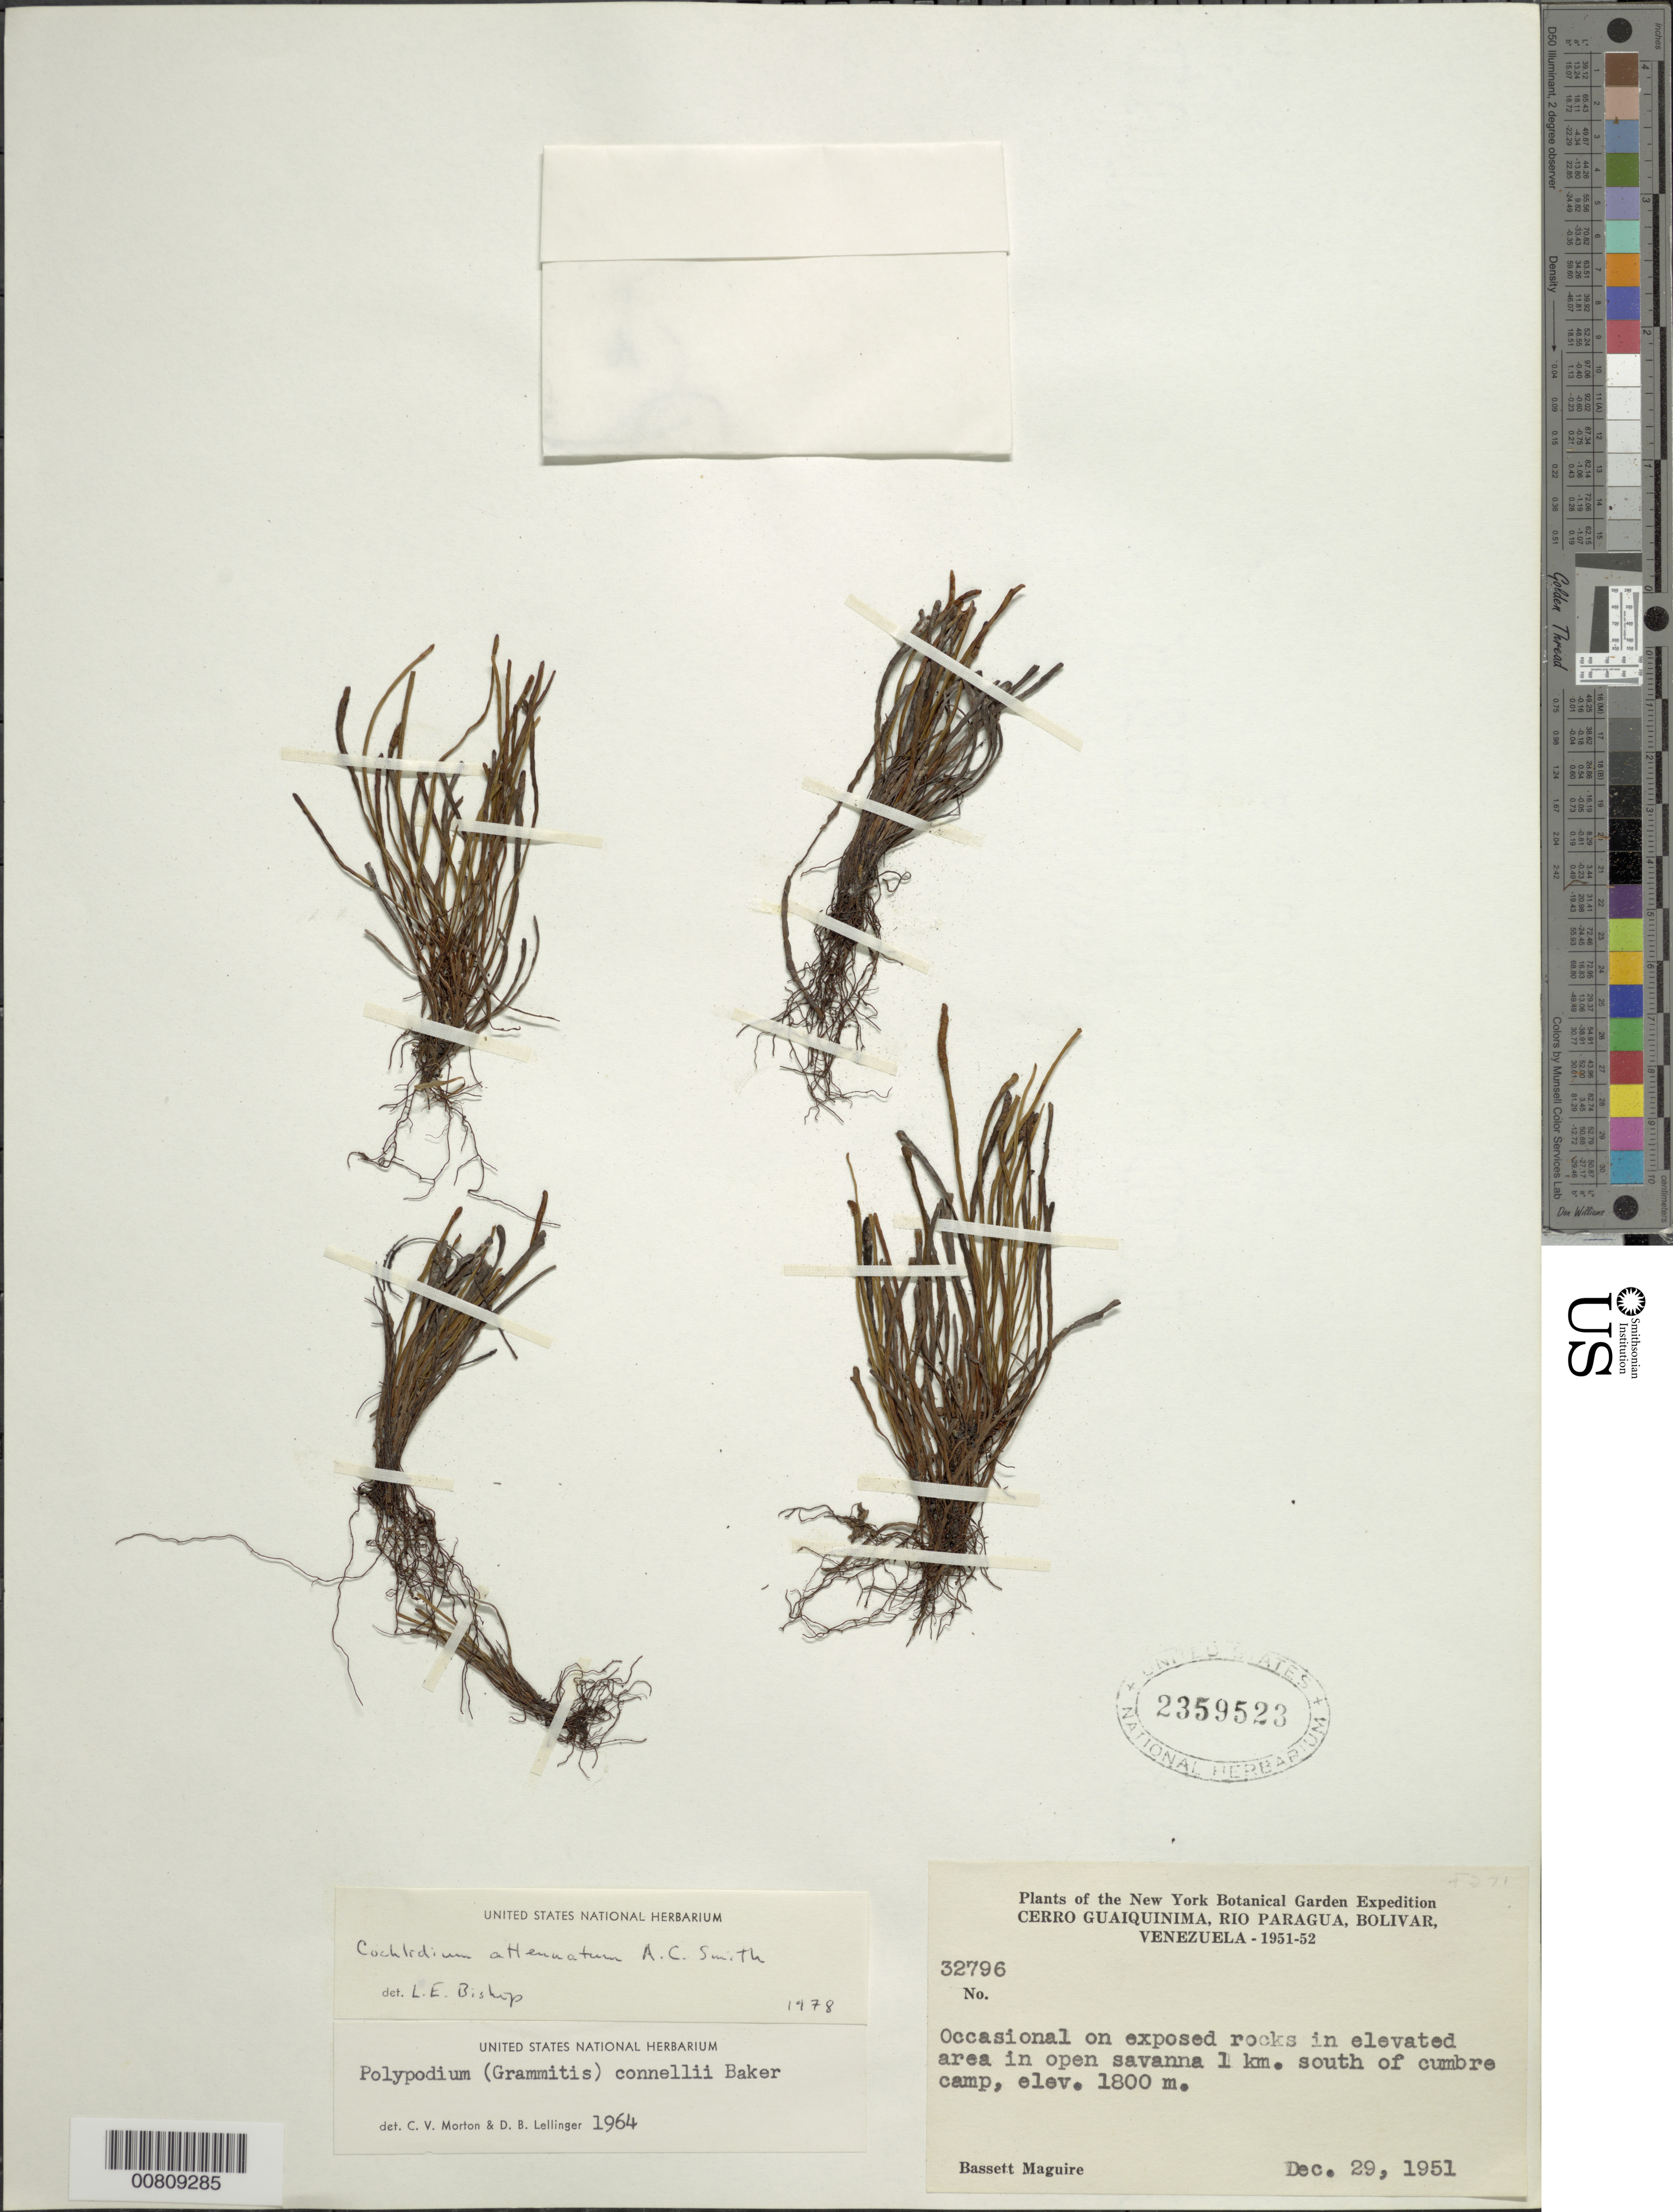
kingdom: Plantae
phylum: Tracheophyta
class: Polypodiopsida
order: Polypodiales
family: Polypodiaceae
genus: Cochlidium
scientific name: Cochlidium attenuatum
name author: A.C. Sm.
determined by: Bishop, L. E.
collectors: B. Maguire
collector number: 32796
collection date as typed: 29-Dec-51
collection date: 1951-12-29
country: Venezuela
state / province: Bolívar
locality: Cerro Guaiquinima, Río Paragua, 1 km S of Cumbre Camp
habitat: Exposed rocks in elevated area in open savanna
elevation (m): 1800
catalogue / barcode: US 2359523